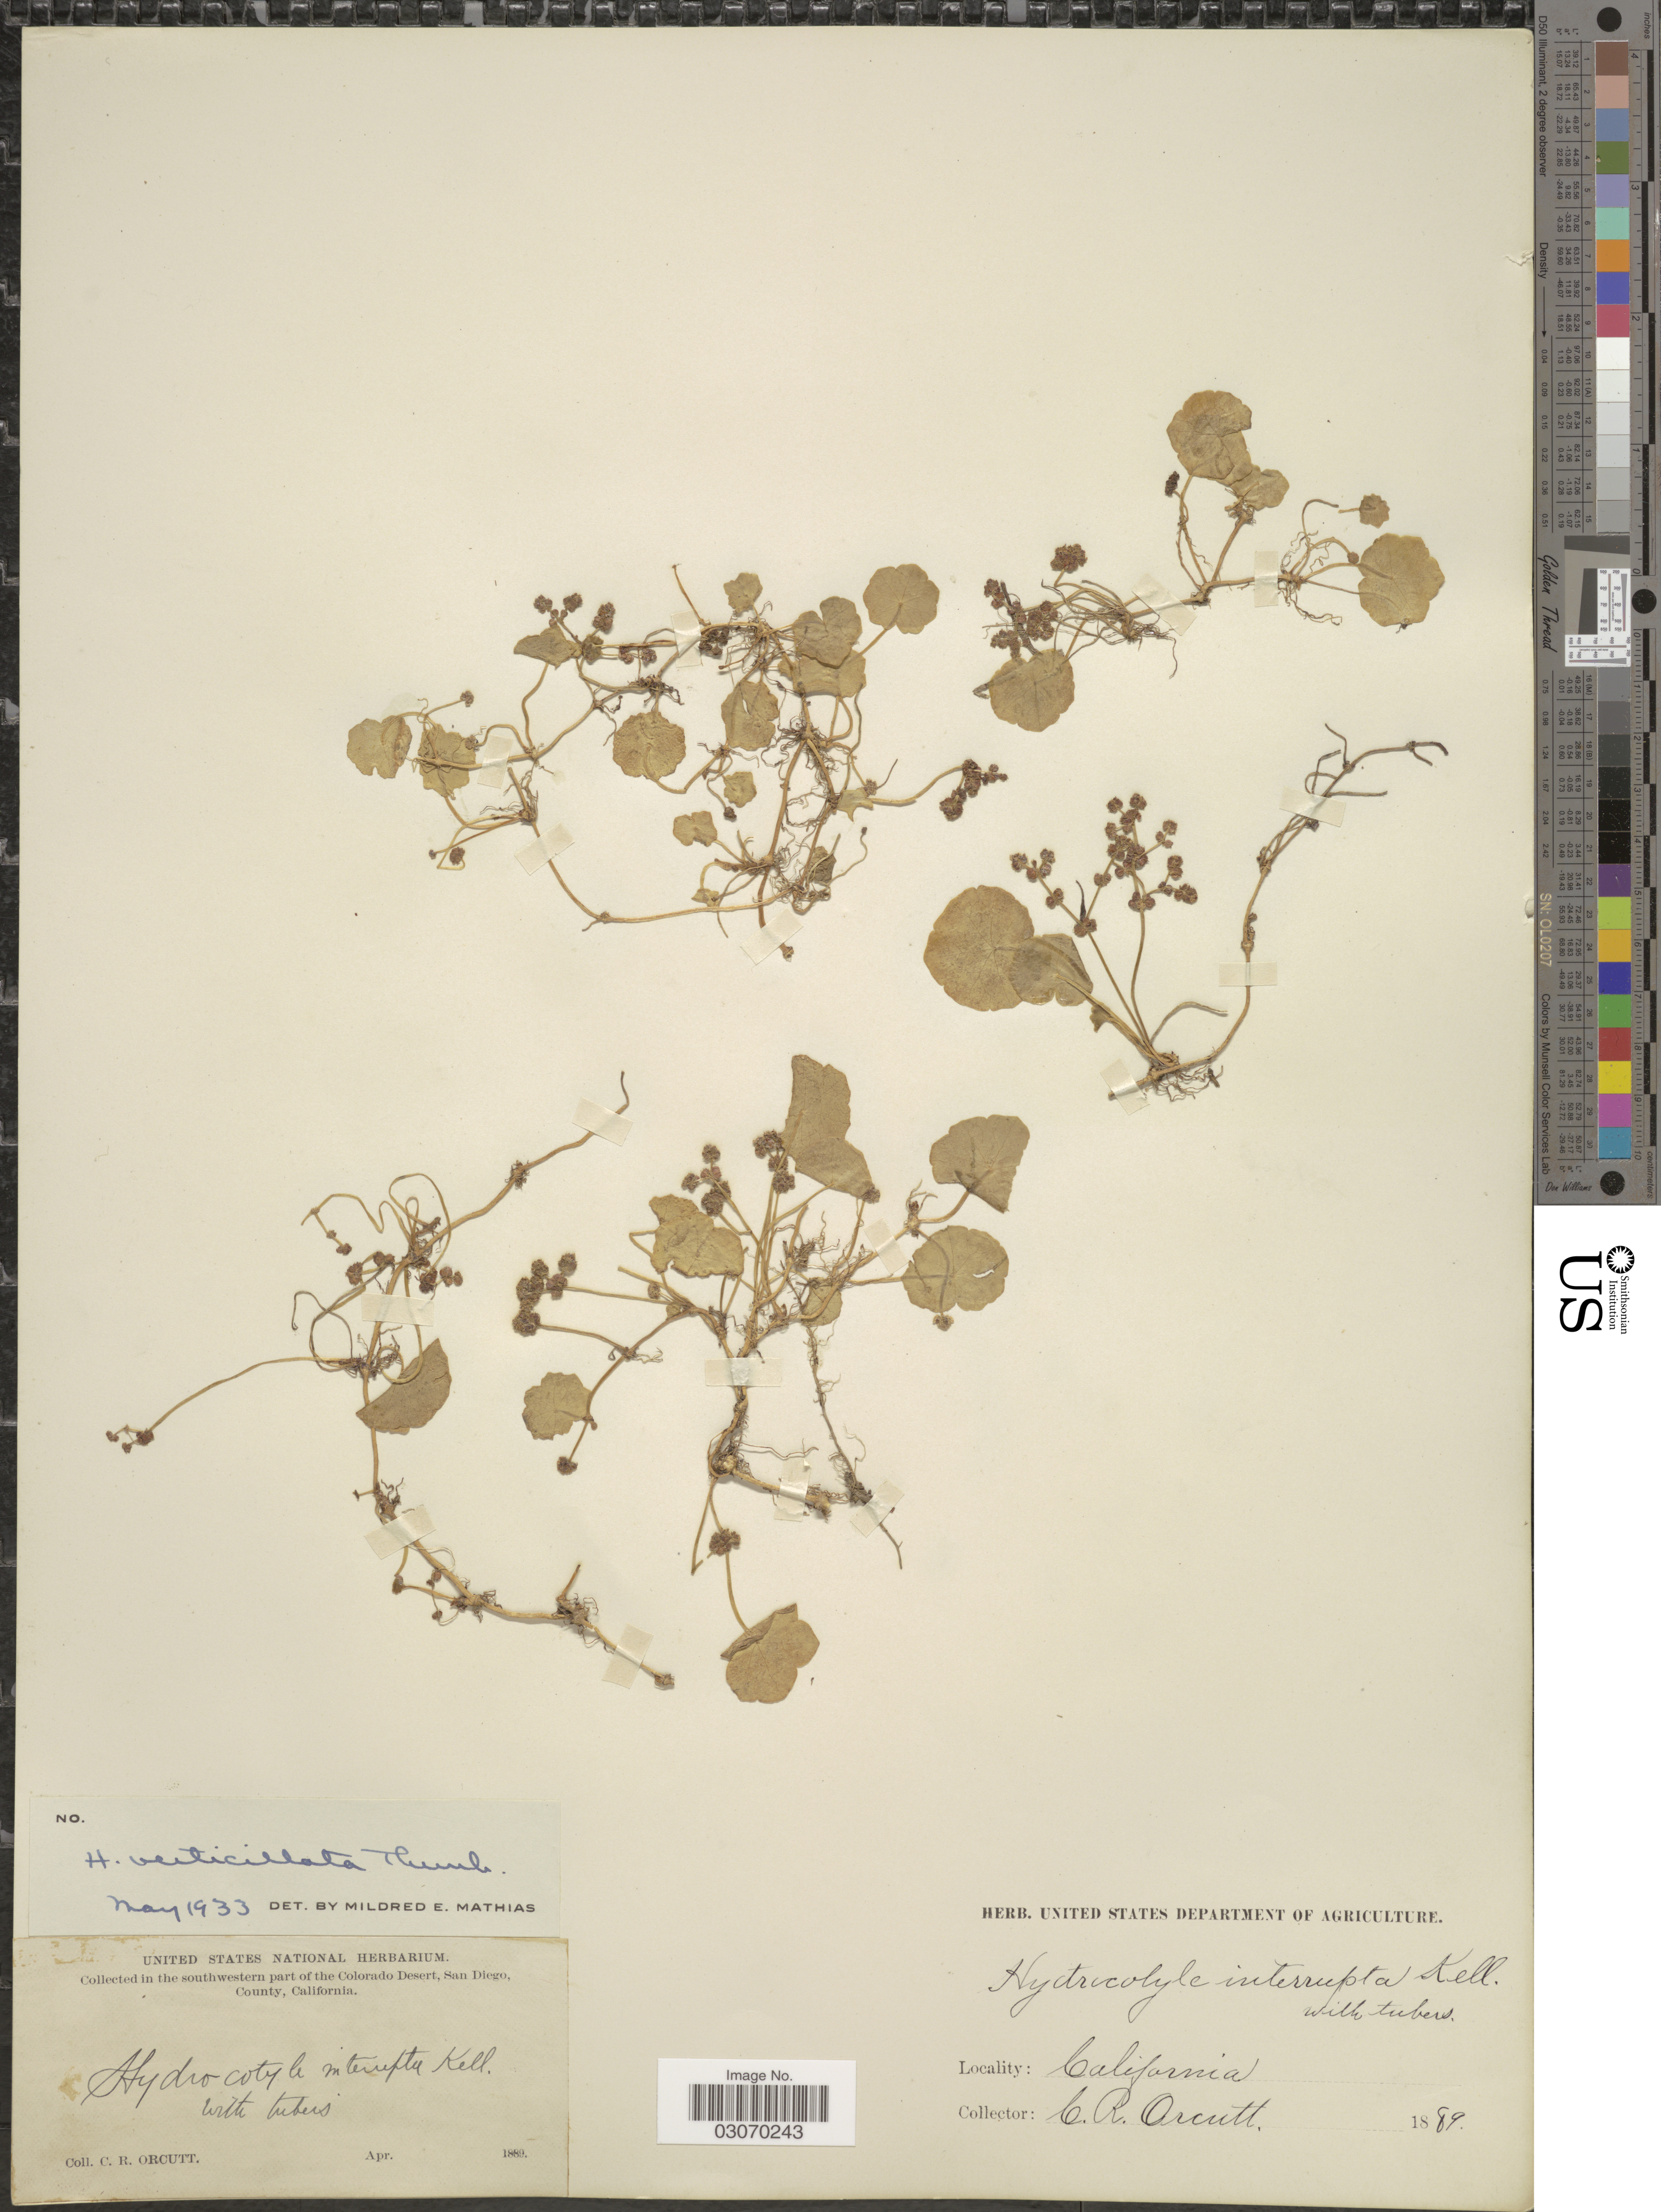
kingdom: Plantae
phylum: Tracheophyta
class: Magnoliopsida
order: Apiales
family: Araliaceae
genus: Hydrocotyle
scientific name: Hydrocotyle verticillata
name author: Thunb.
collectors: C. R. Orcutt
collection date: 1889-04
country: United States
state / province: California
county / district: San Diego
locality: In the southwestern part of the Colorado Desert, San Diego, County.